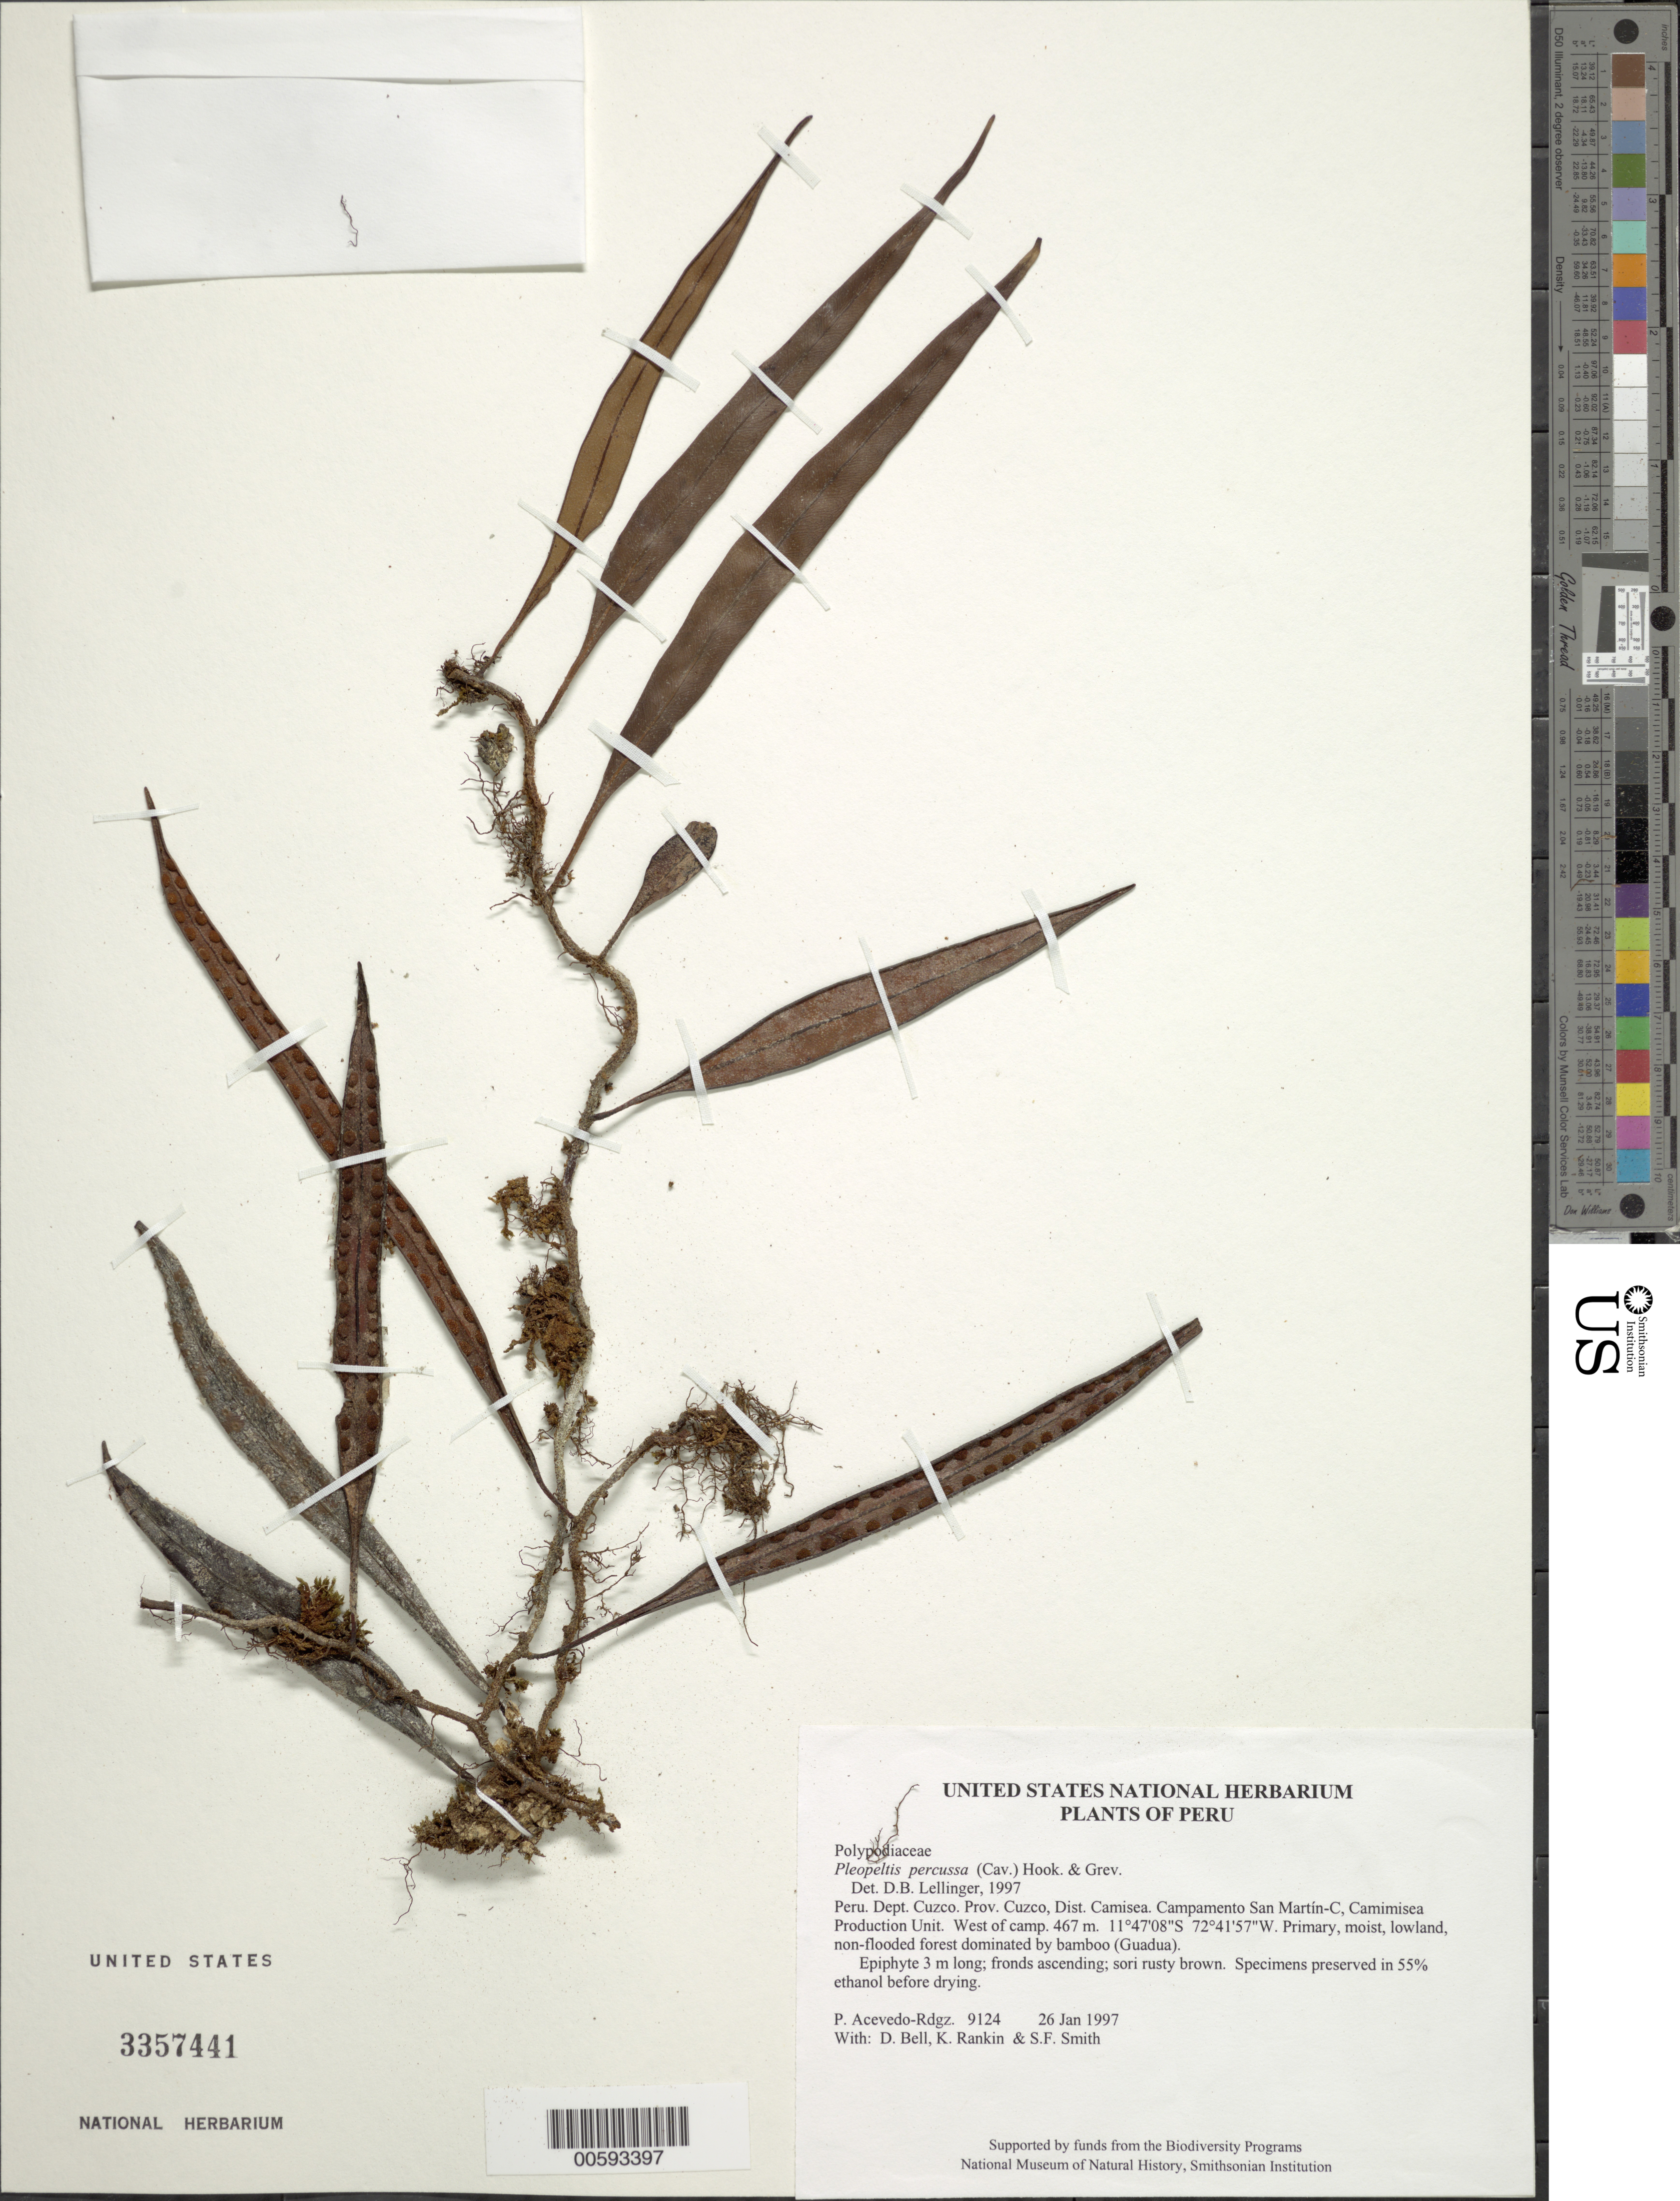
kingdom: Plantae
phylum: Tracheophyta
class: Polypodiopsida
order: Polypodiales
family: Polypodiaceae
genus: Microgramma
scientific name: Microgramma percussa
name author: (Cav.) de la Sota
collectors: P. Acevedo-Rodr., D. A. Bell, K. B. Rankin & S.F. Smith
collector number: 9124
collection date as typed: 26 Jan 1997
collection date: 1997-01-26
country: Peru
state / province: Cusco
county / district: Cusco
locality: Districto Camisea, Campamento San Martín-C, Camimisea Production Unit. West of camp.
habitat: Primary, moist, lowland, non-flooded forest dominated by bamboo (Guadua).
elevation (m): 467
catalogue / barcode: US 3357441